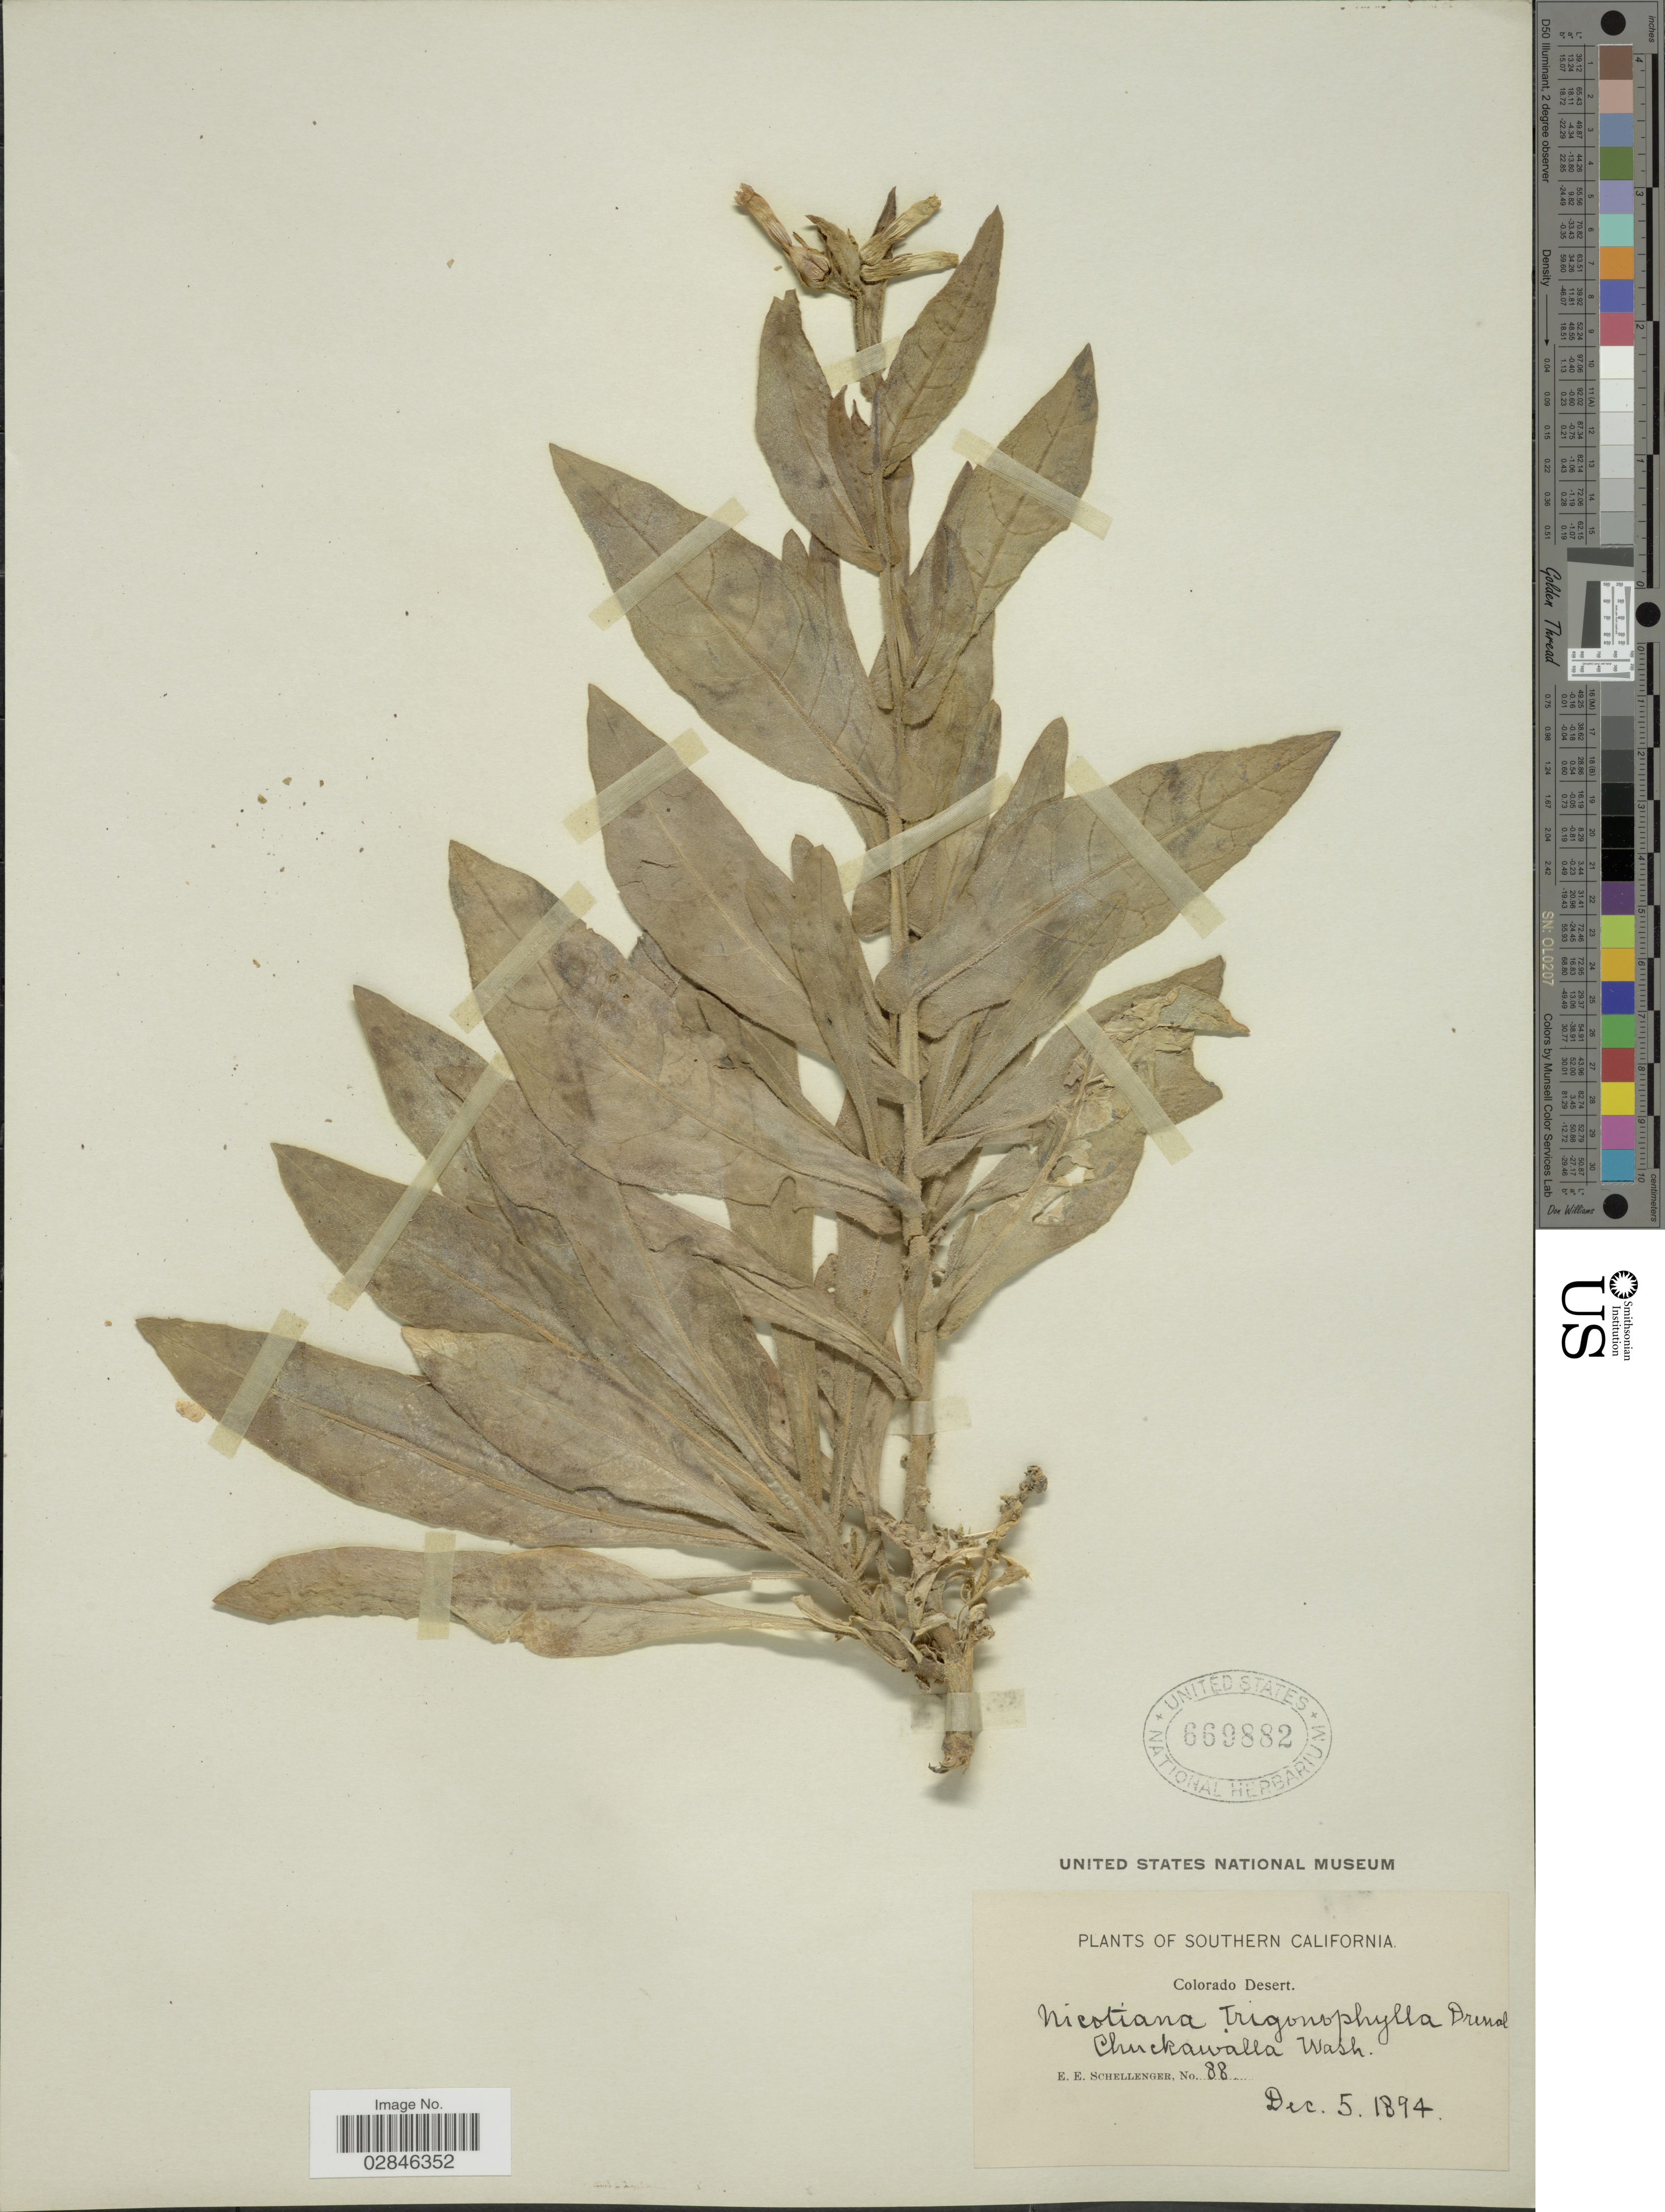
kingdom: Plantae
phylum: Tracheophyta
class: Magnoliopsida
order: Solanales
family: Solanaceae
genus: Nicotiana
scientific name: Nicotiana trigonophylla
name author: Dunal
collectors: E. Schellenger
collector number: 88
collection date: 1894-12-05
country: United States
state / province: California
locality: Southern California, Colorado Desert.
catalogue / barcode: US 669882